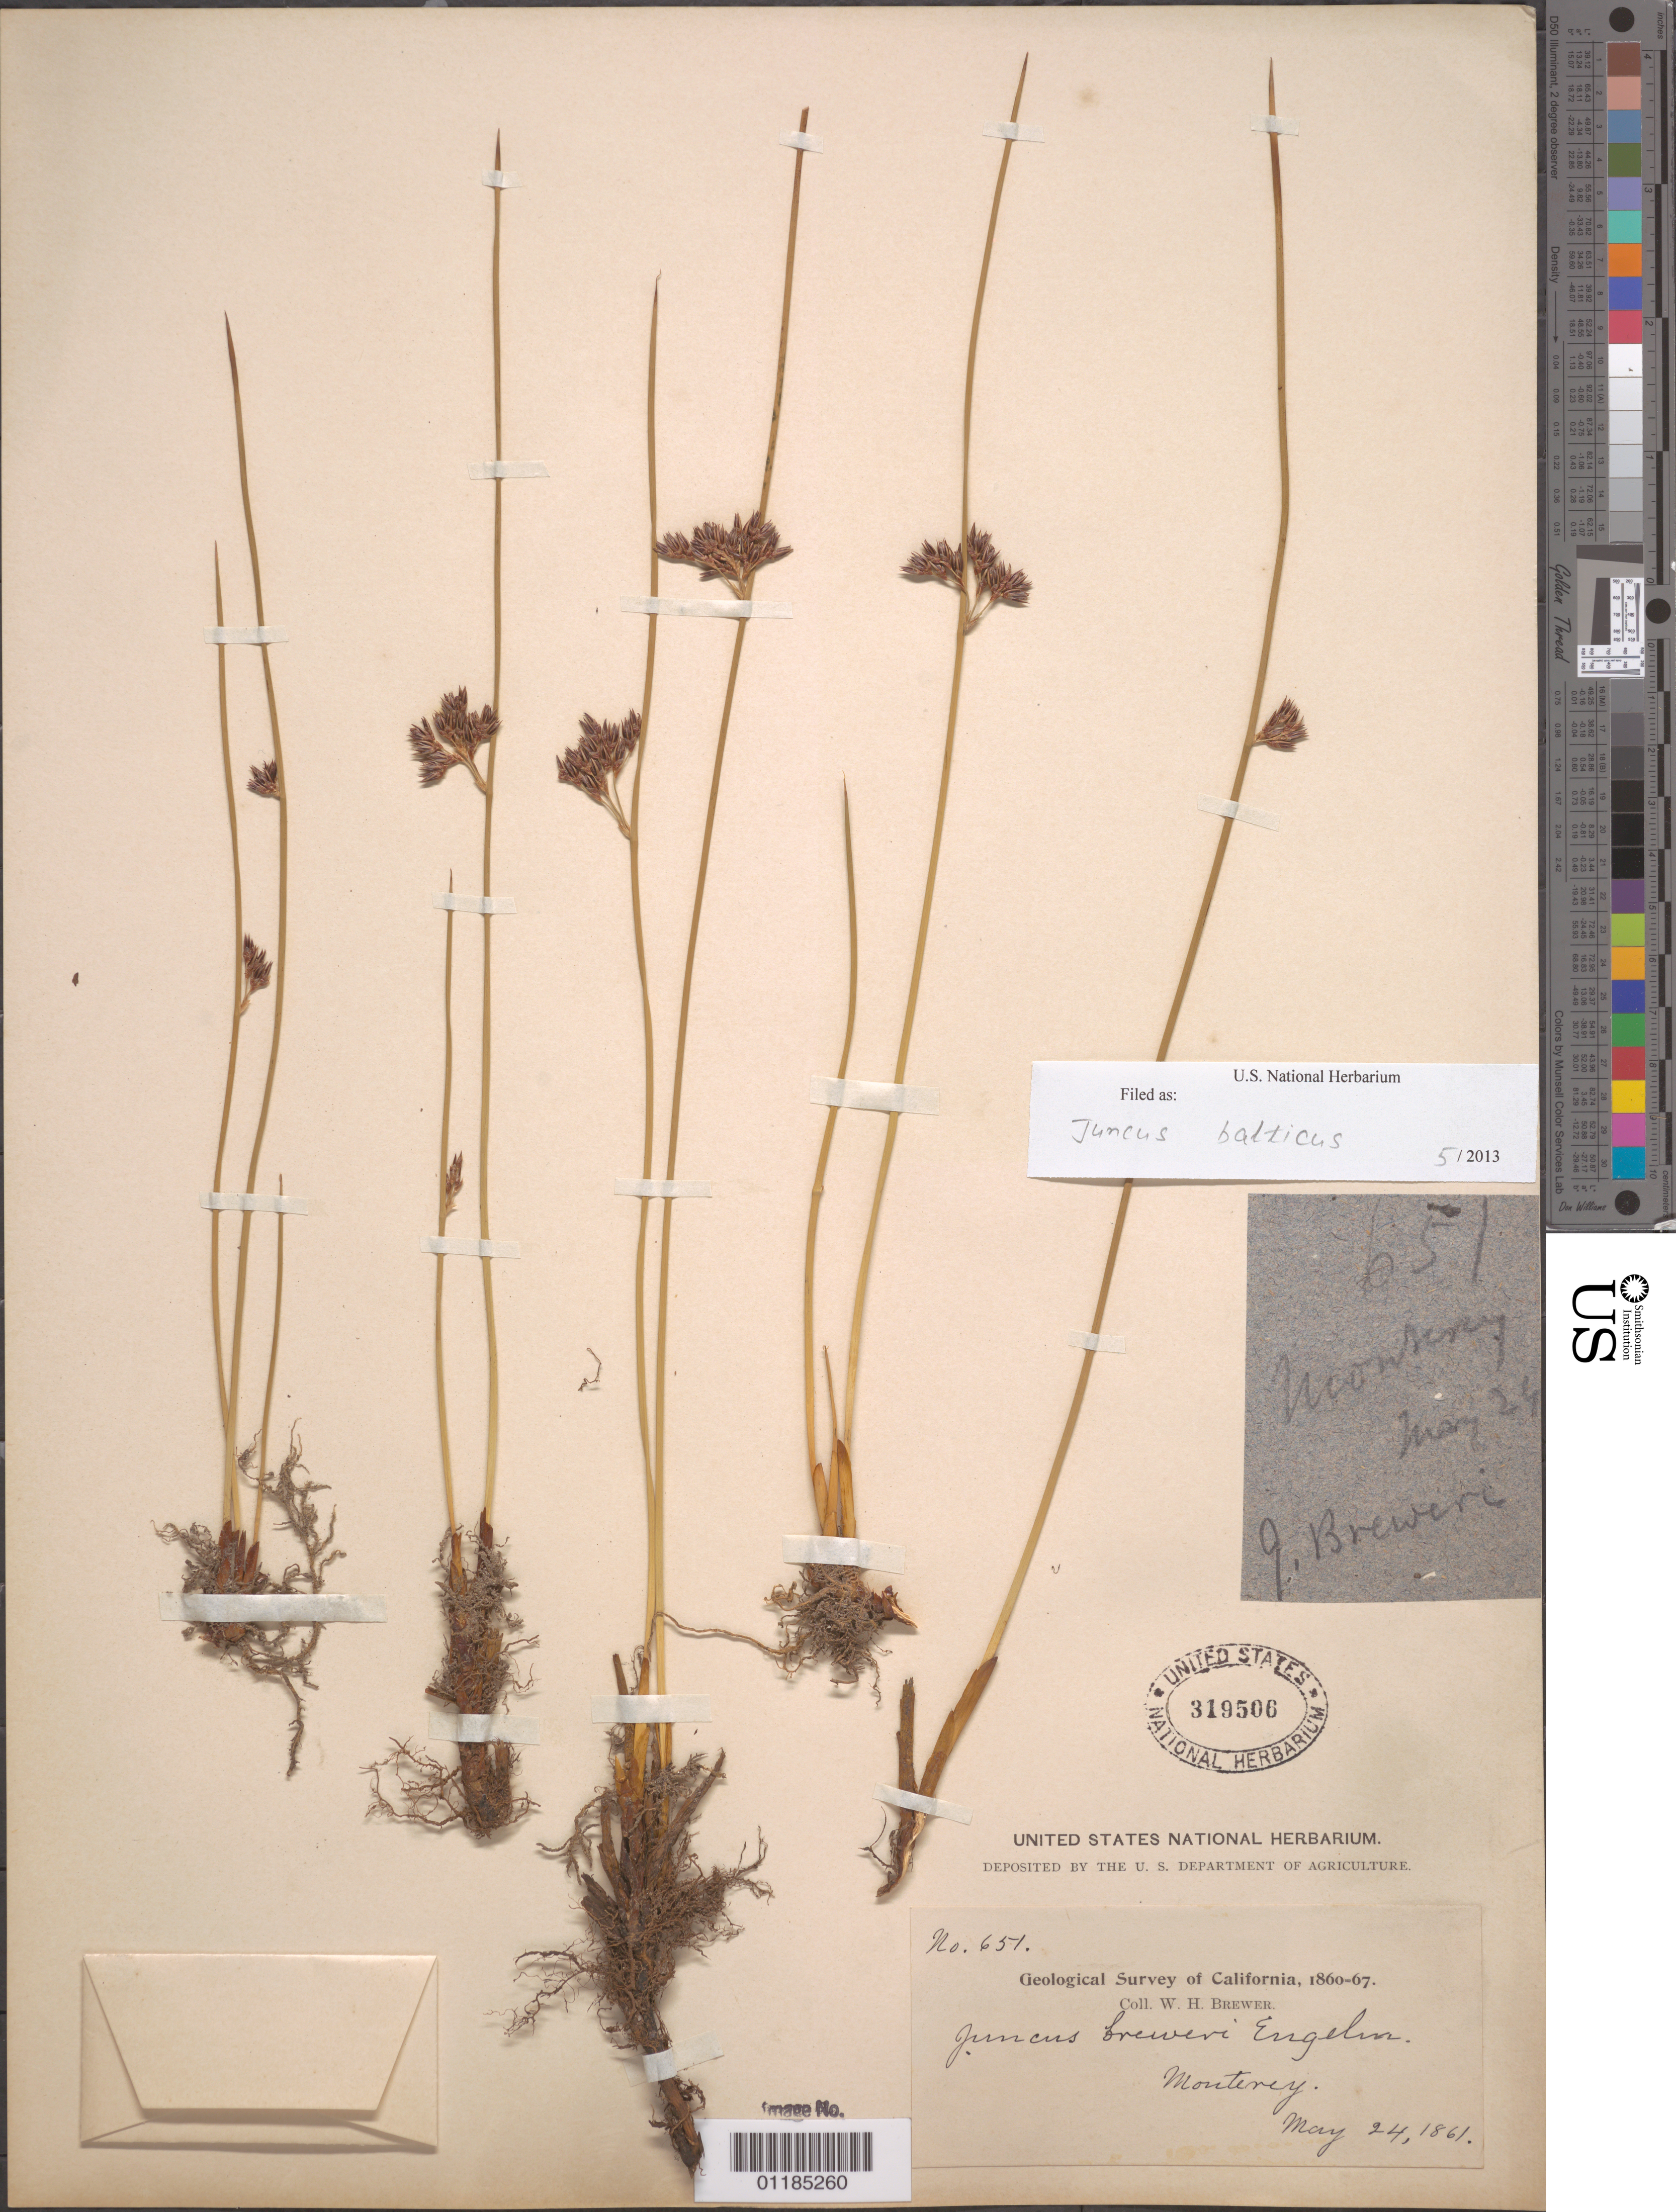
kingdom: Plantae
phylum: Tracheophyta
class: Liliopsida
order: Poales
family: Juncaceae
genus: Juncus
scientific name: Juncus balticus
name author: Willd.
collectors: W. H. Brewer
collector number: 651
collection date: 1861-05-24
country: United States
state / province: California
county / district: Monterey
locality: Monterey.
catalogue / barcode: US 319506